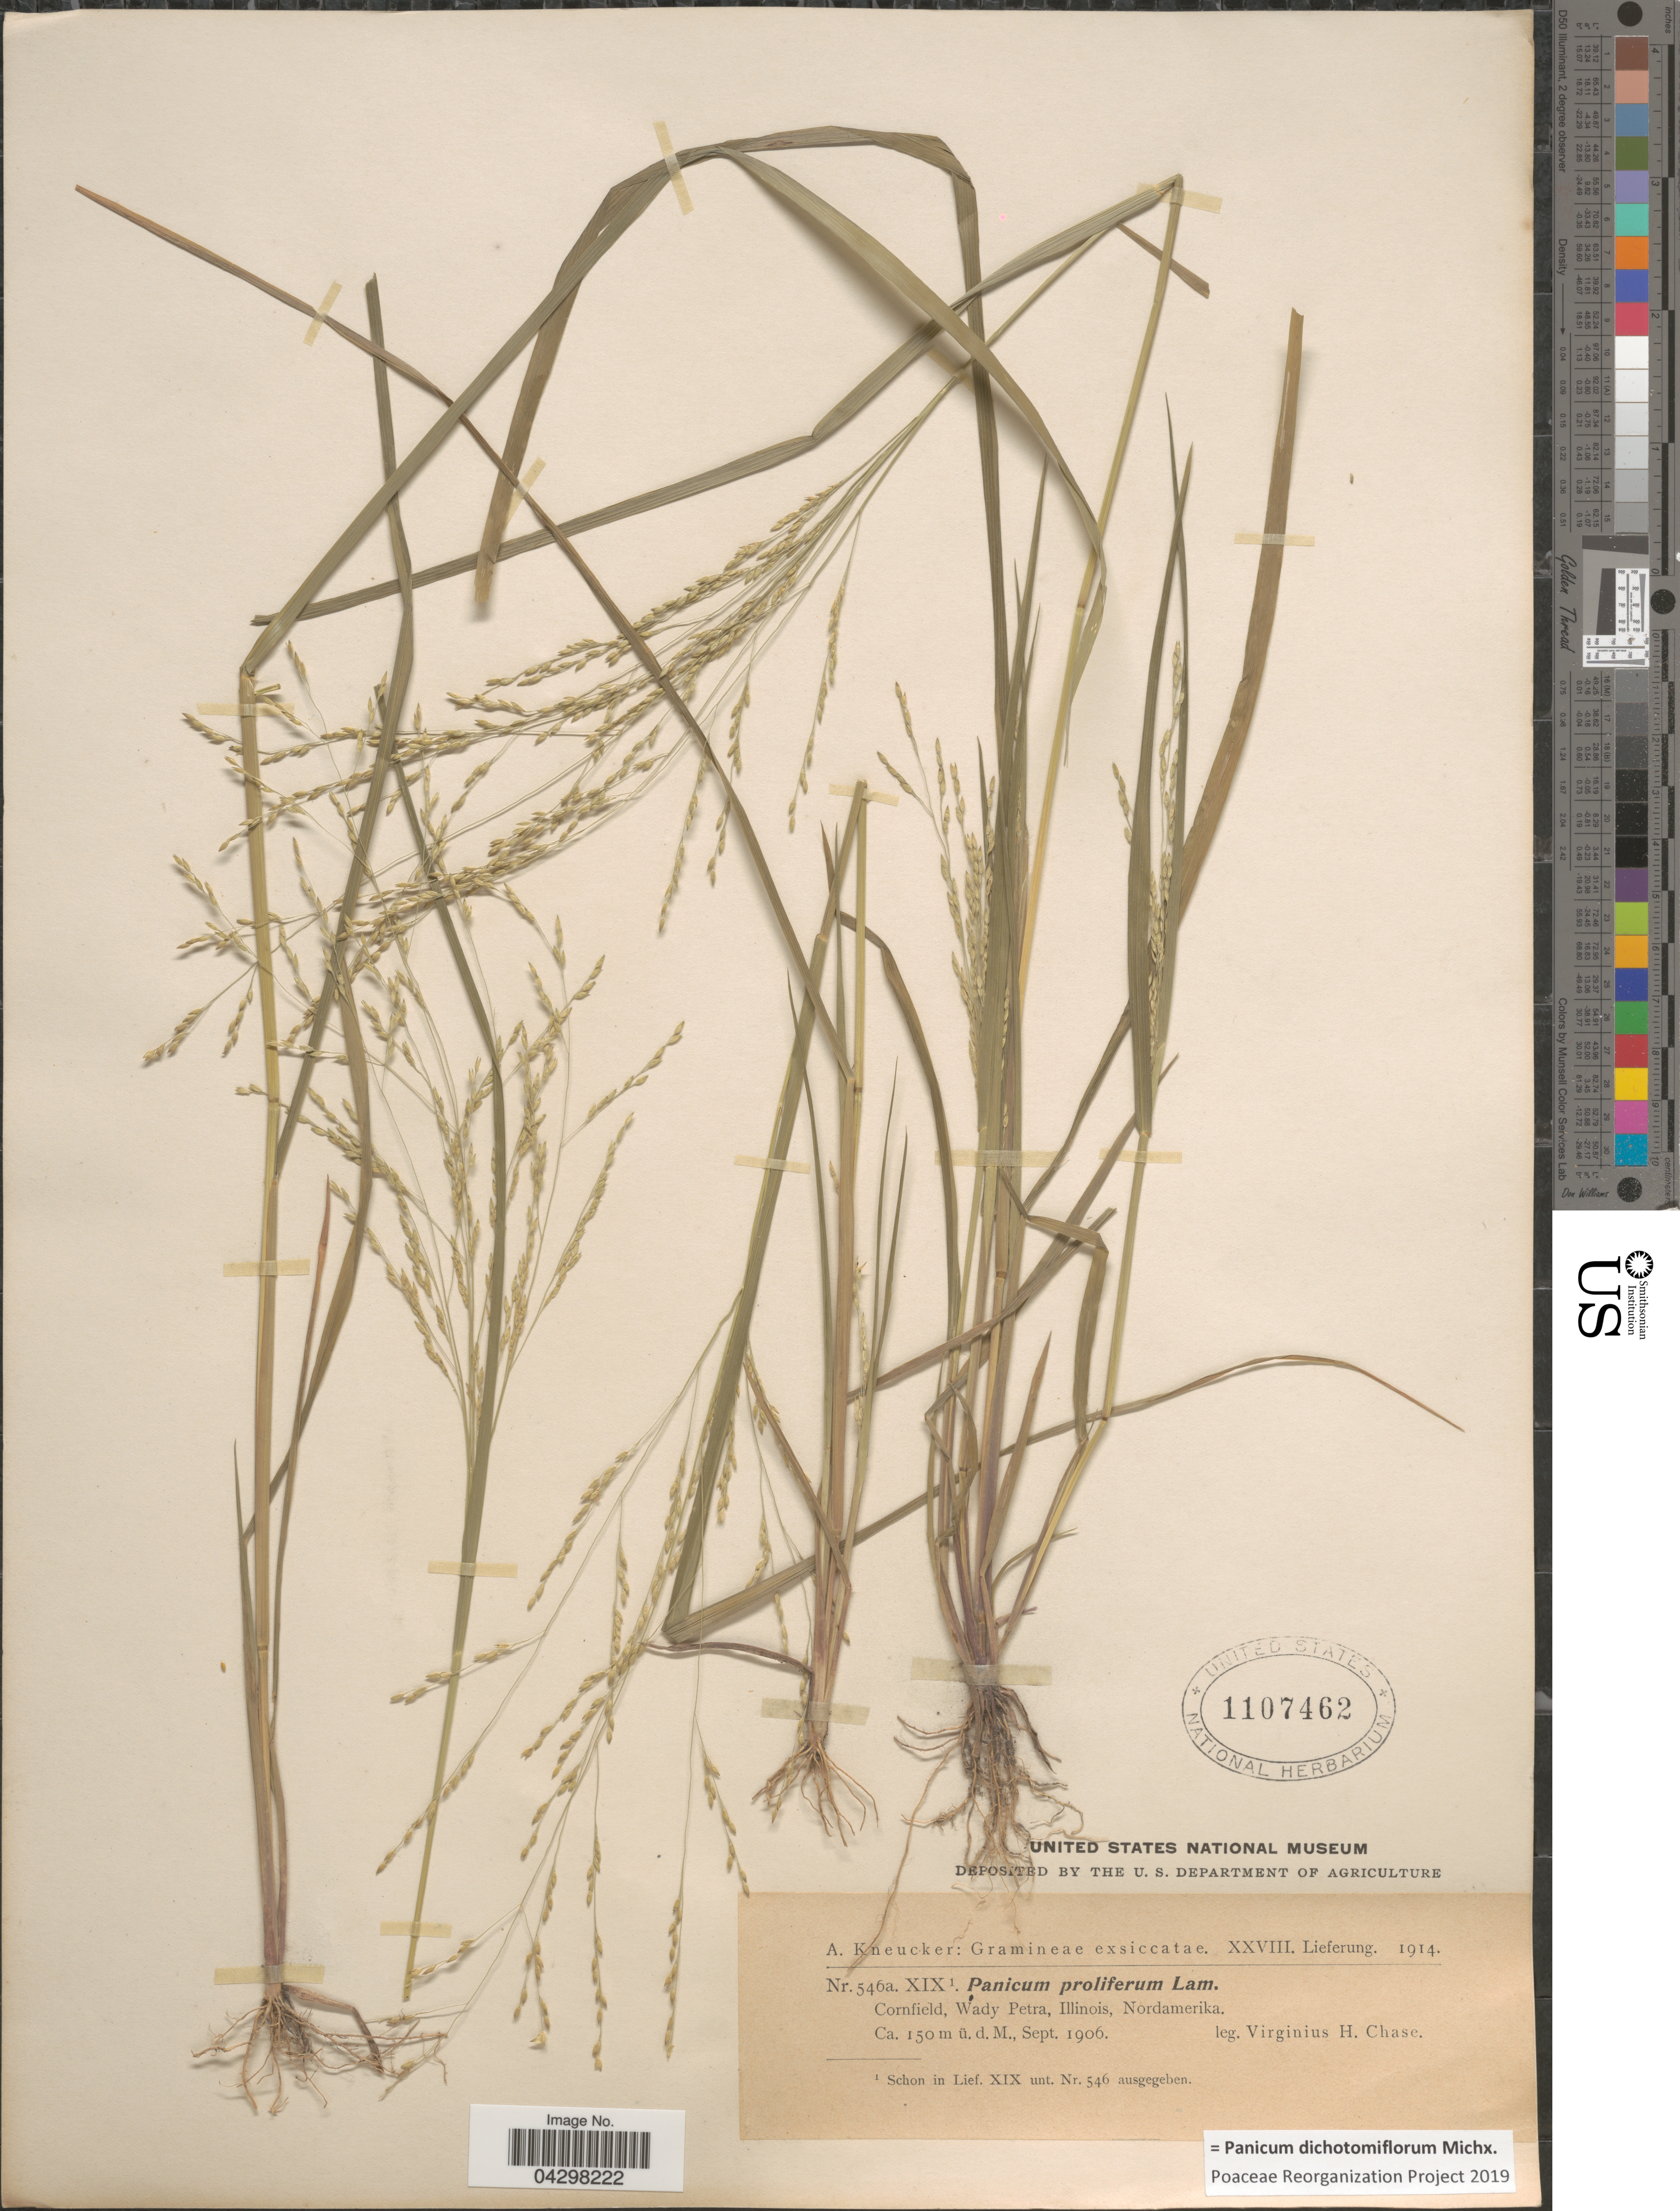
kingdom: Plantae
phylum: Tracheophyta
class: Liliopsida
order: Poales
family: Poaceae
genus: Panicum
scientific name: Panicum dichotomiflorum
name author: Michx.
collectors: V. H. Chase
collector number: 546a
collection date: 1906-09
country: United States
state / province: Illinois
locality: Cornfield, Wady Petra.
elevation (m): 150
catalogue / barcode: US 1107462